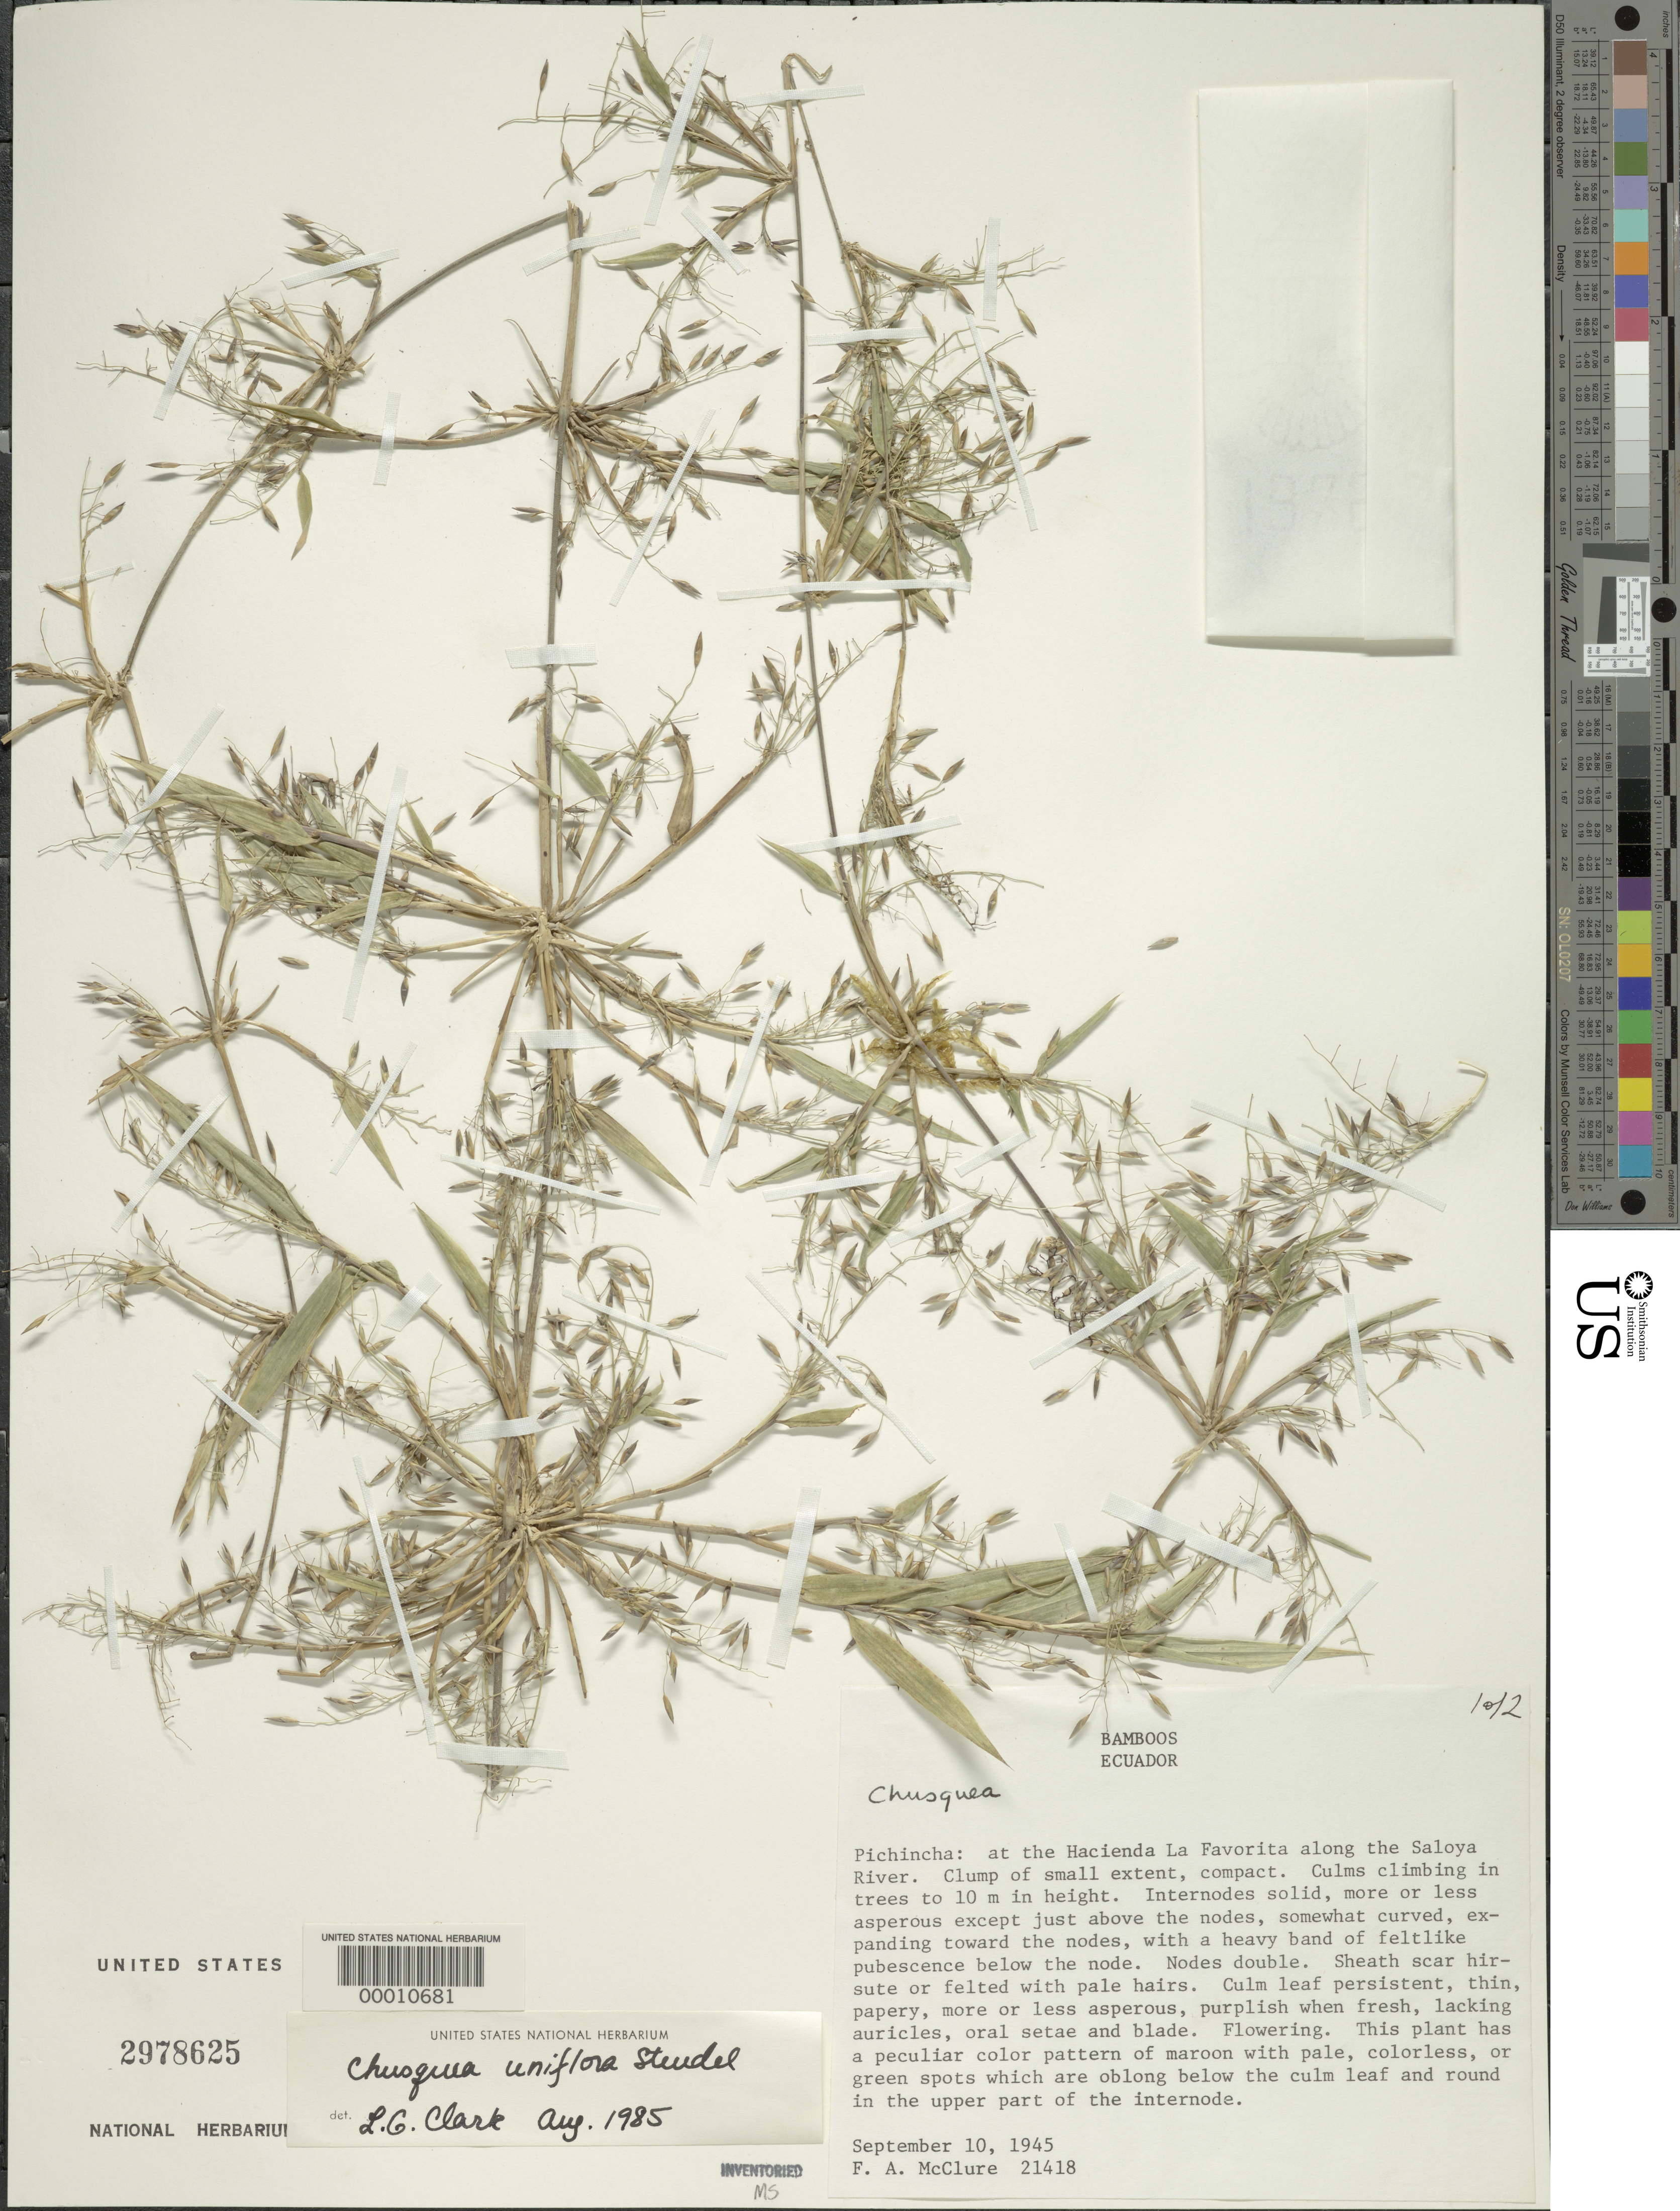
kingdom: Plantae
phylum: Tracheophyta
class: Liliopsida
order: Poales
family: Poaceae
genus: Chusquea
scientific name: Chusquea uniflora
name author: Steud.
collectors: F. A. McClure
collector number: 21418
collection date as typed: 10 Sep 1945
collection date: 1945-09-10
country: Ecuador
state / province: Pichincha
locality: Hacienda la favorita, saloya River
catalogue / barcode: US 2978625